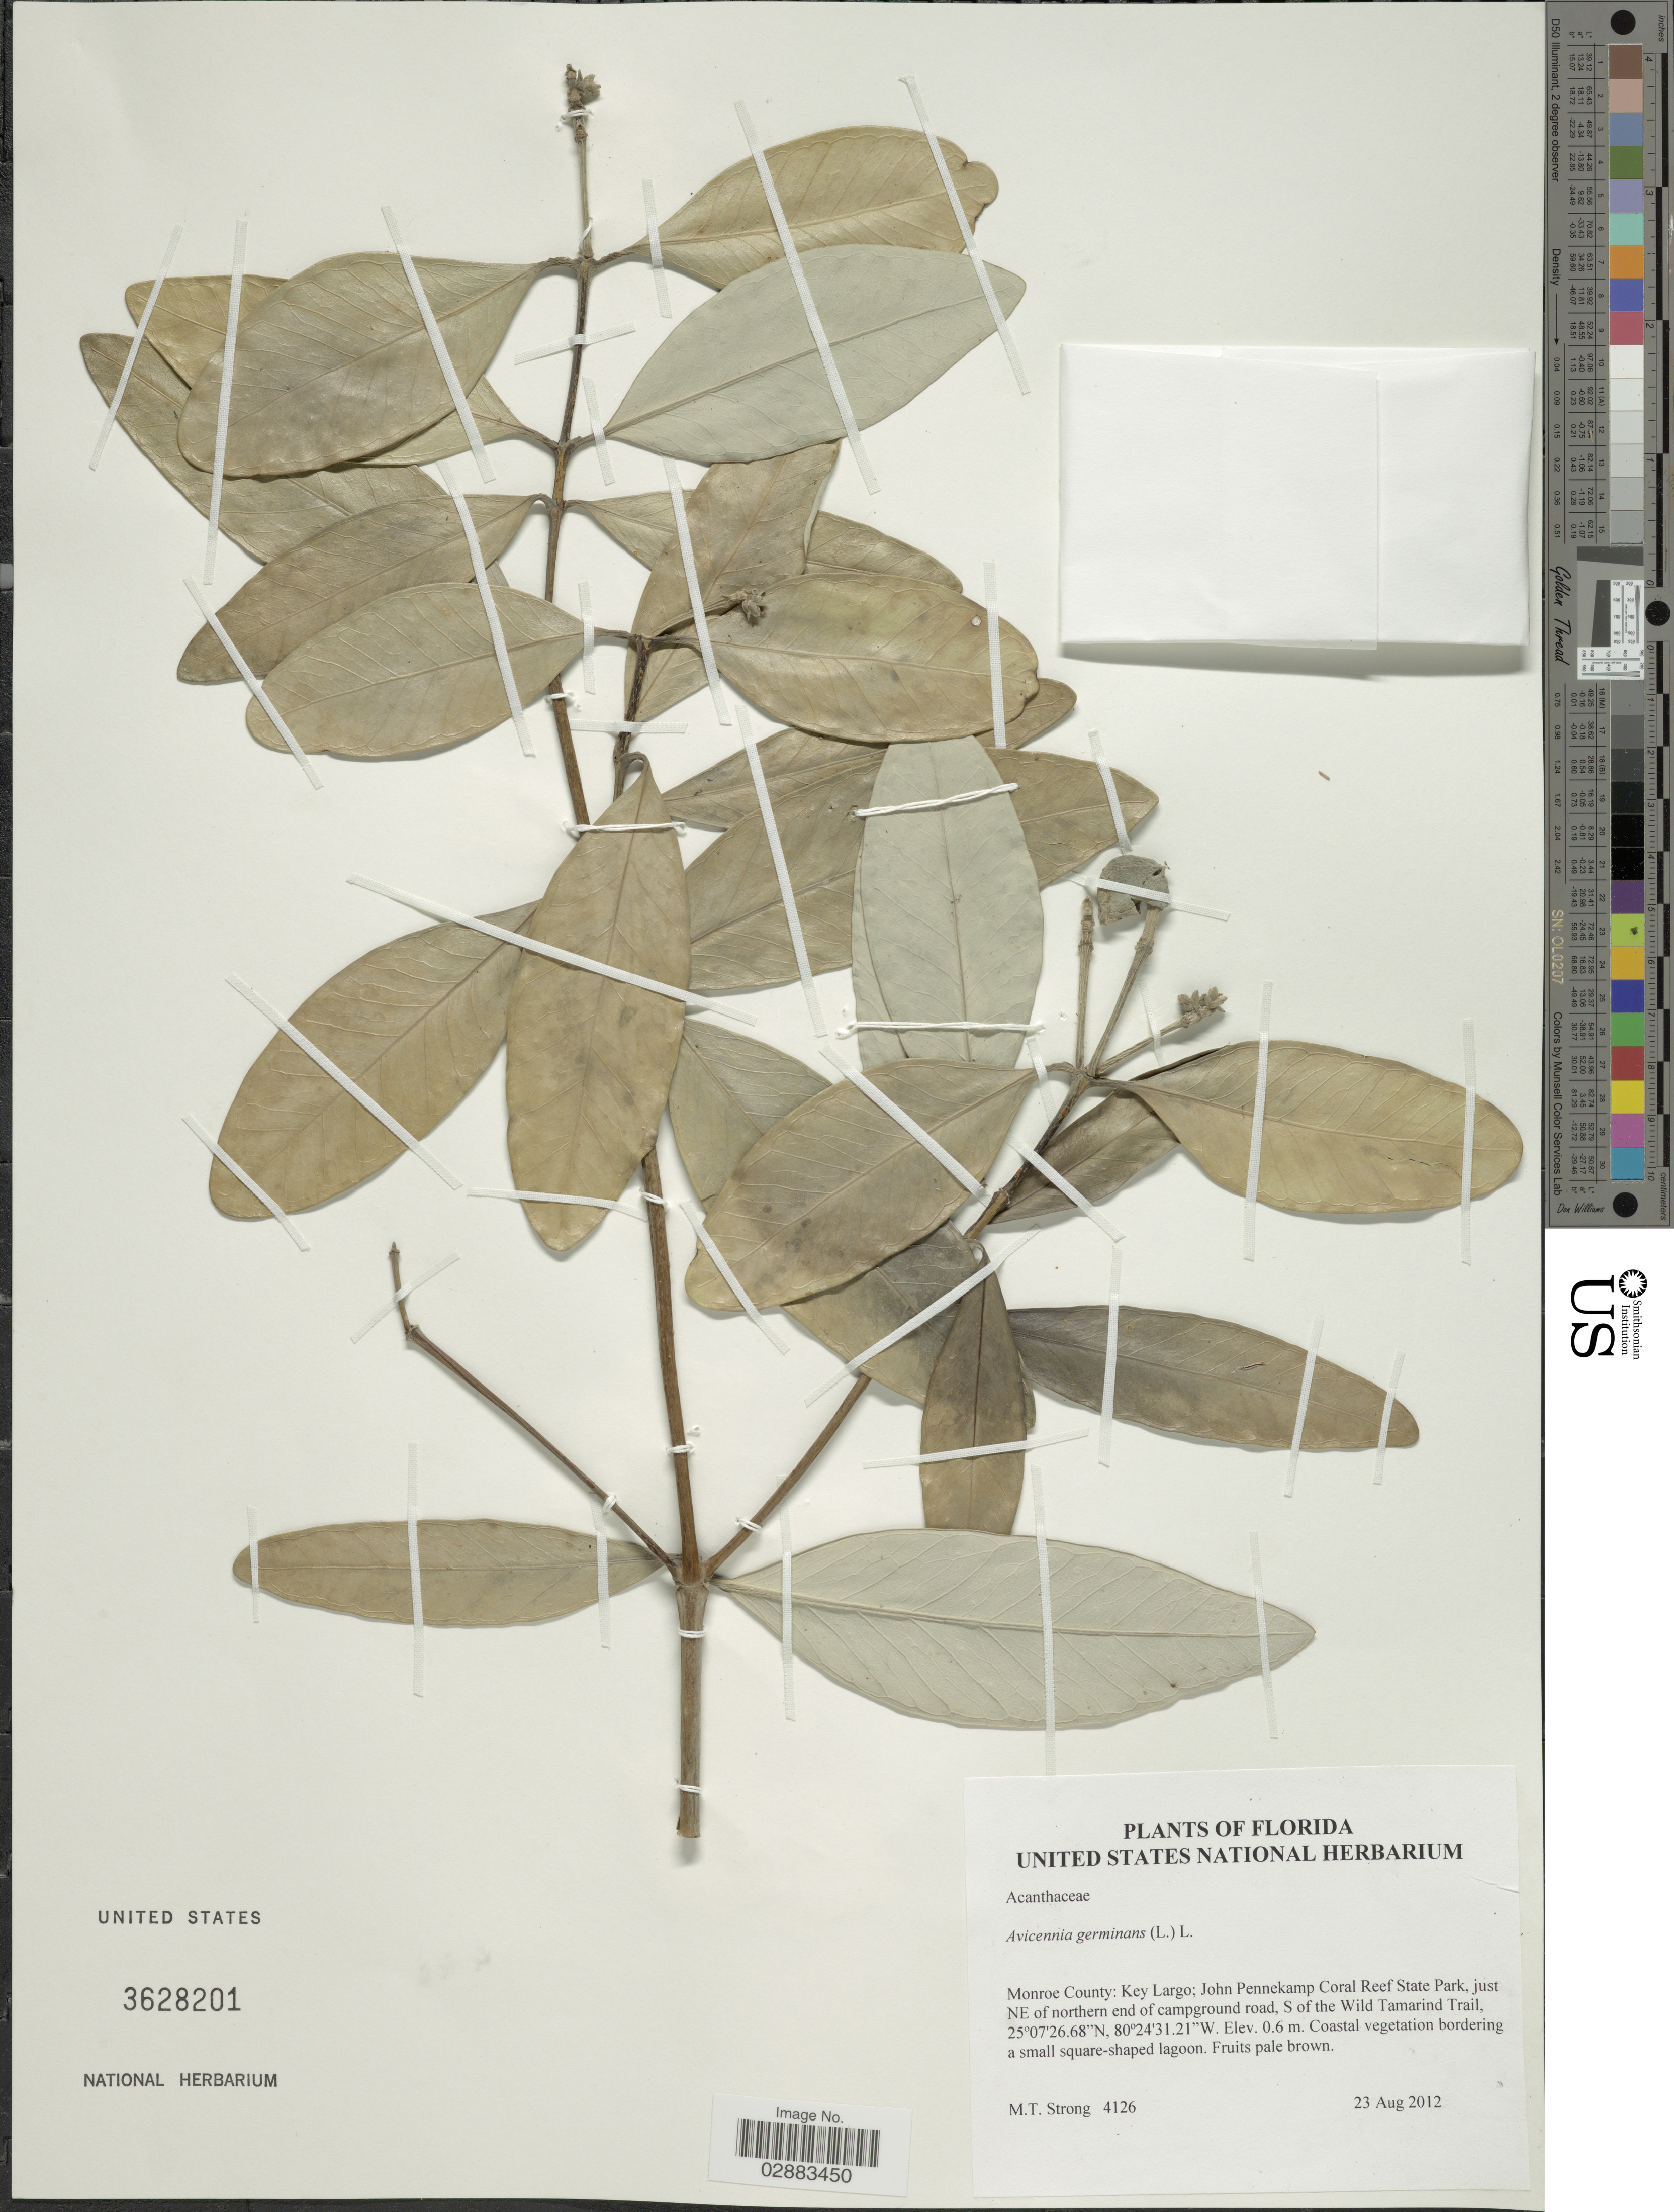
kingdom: Plantae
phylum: Tracheophyta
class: Magnoliopsida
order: Lamiales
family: Acanthaceae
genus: Avicennia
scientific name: Avicennia germinans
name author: (L.) L.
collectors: M. T. Strong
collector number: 4126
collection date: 2012-08-23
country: United States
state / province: Florida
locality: Monroe County: Key Largo; John Pennekamp Coral Reef State Park, just NE of northern end of campground road, S of the Wild Tamarind Trail.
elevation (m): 0.6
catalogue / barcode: US 3628201